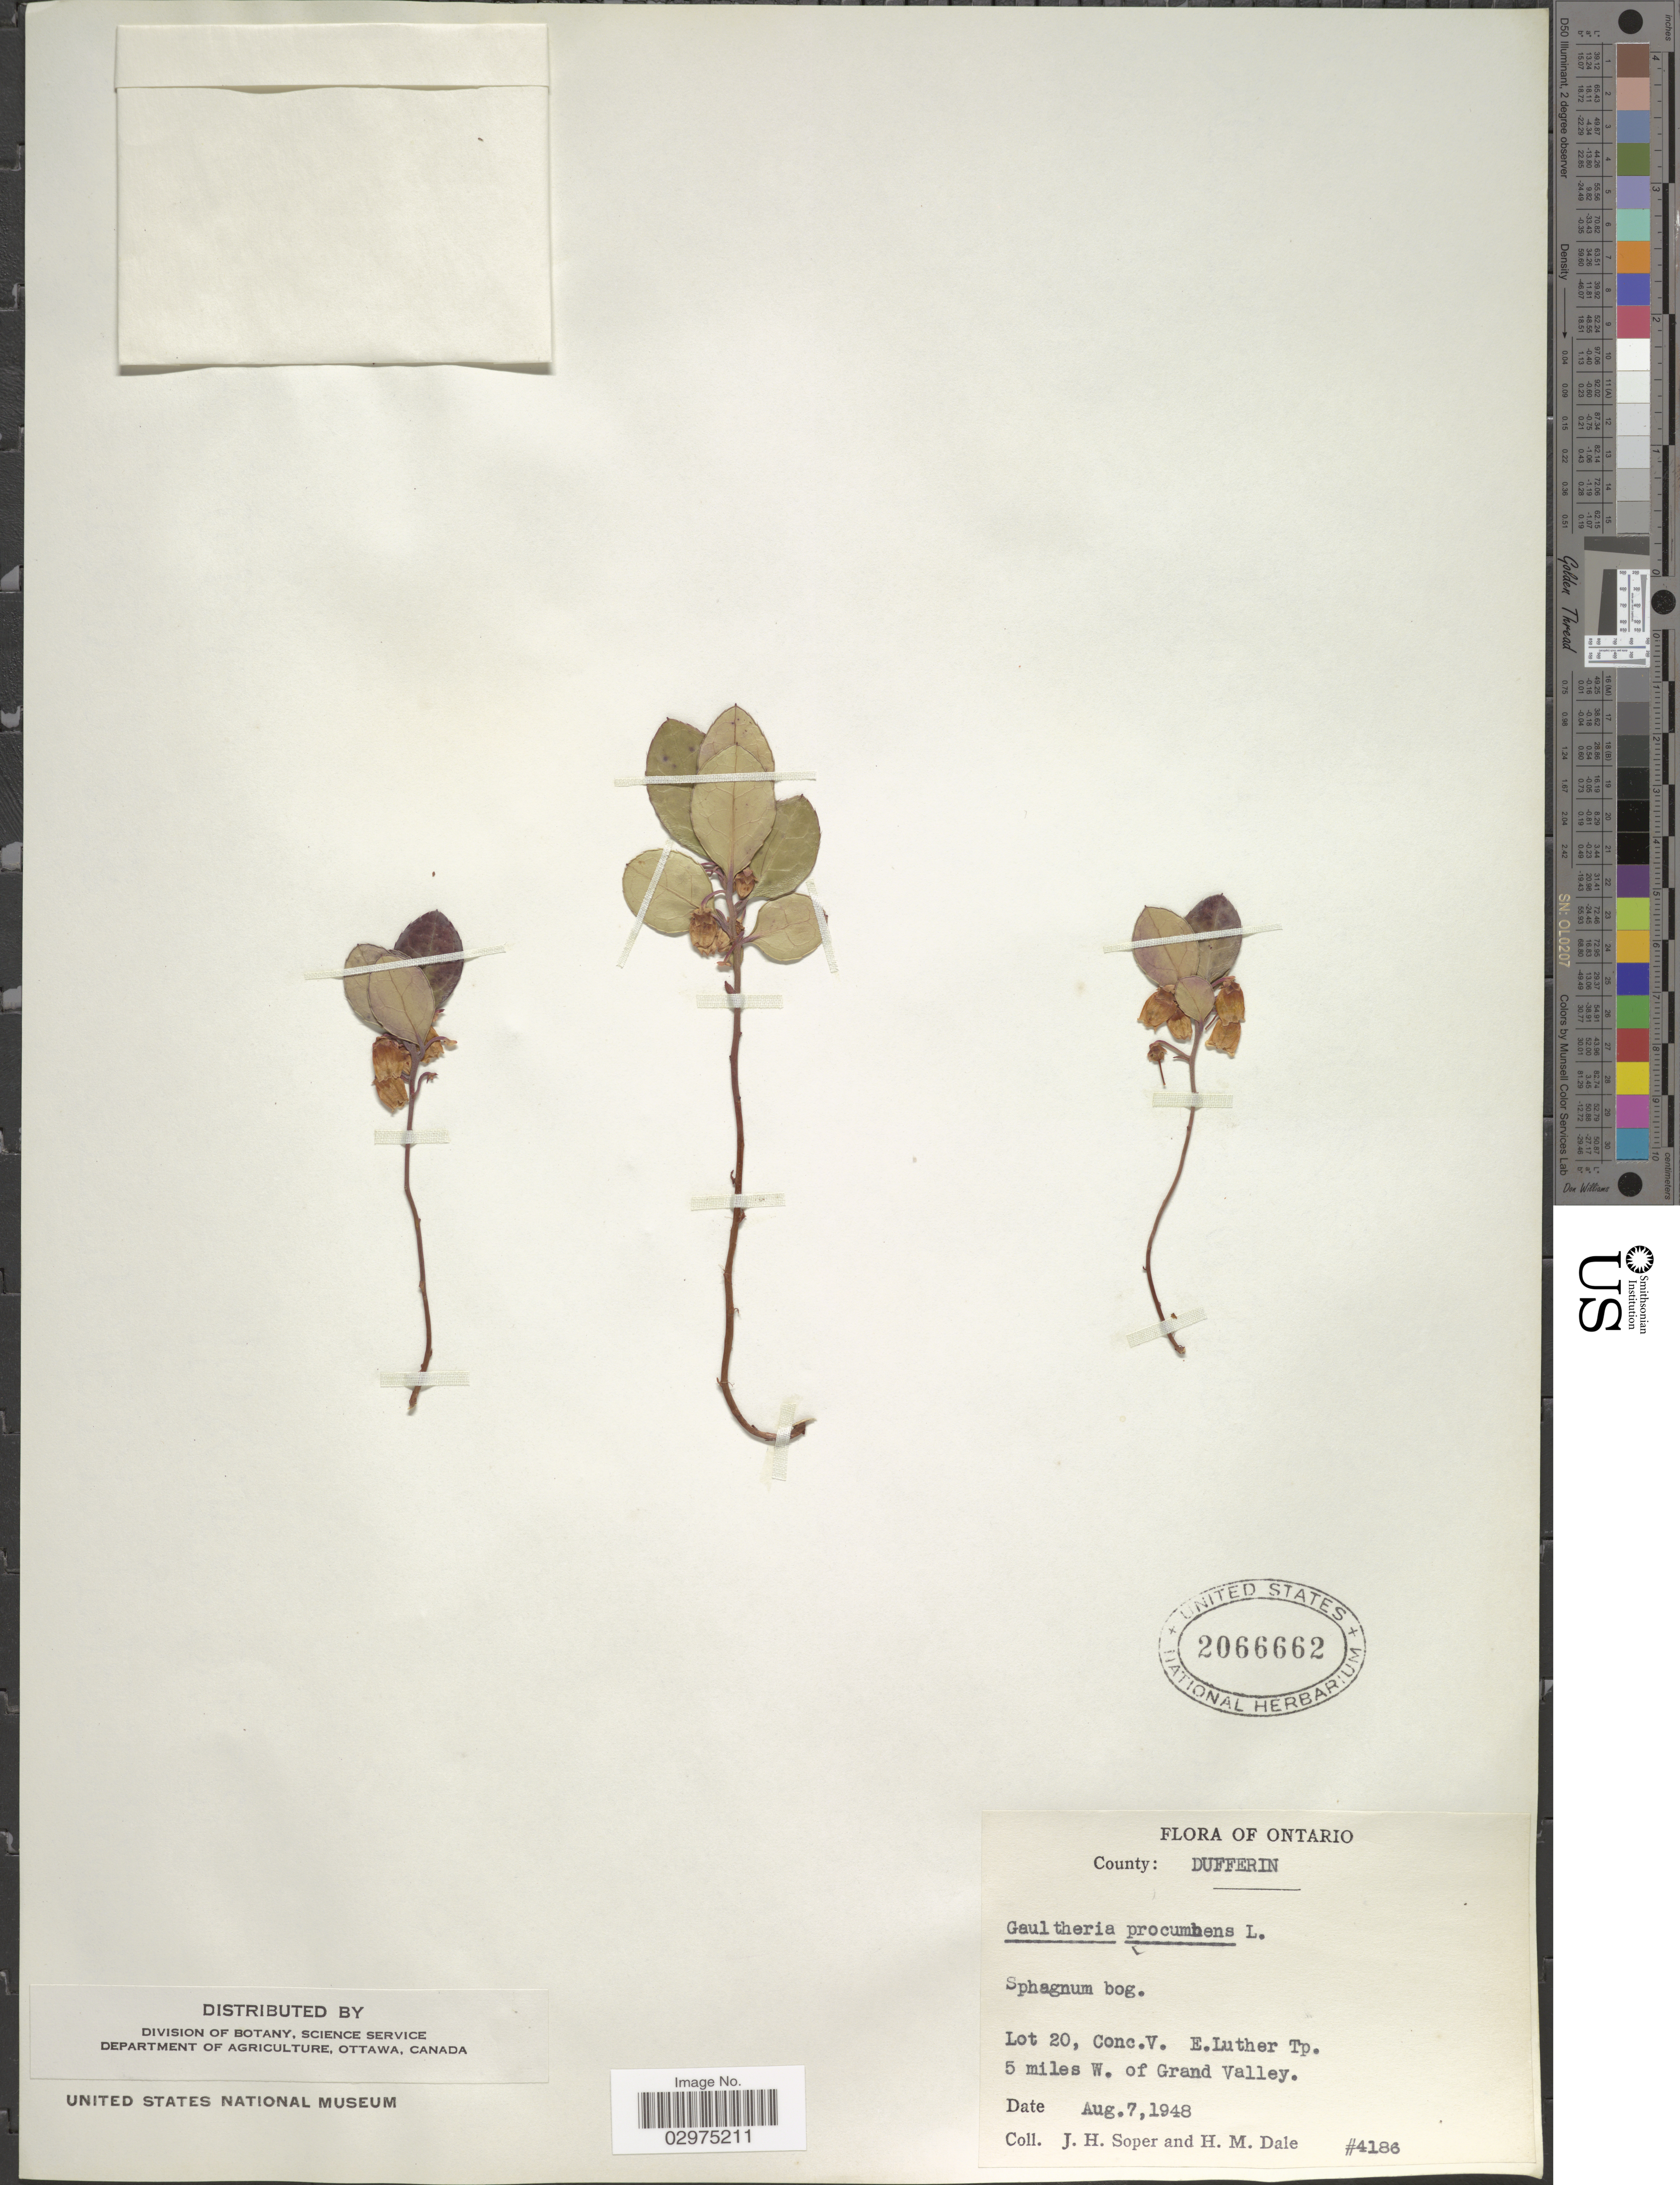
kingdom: Plantae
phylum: Tracheophyta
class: Magnoliopsida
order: Ericales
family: Ericaceae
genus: Gaultheria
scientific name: Gaultheria procumbens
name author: L.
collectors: J. H. Soper & H. M. Dale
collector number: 4186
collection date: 1948-08-07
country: Canada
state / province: Ontario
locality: County: Dufferin. Lot 20, Conc. V. E. Luther Tp. 5 miles W of Grand Valley.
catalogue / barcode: US 2066662